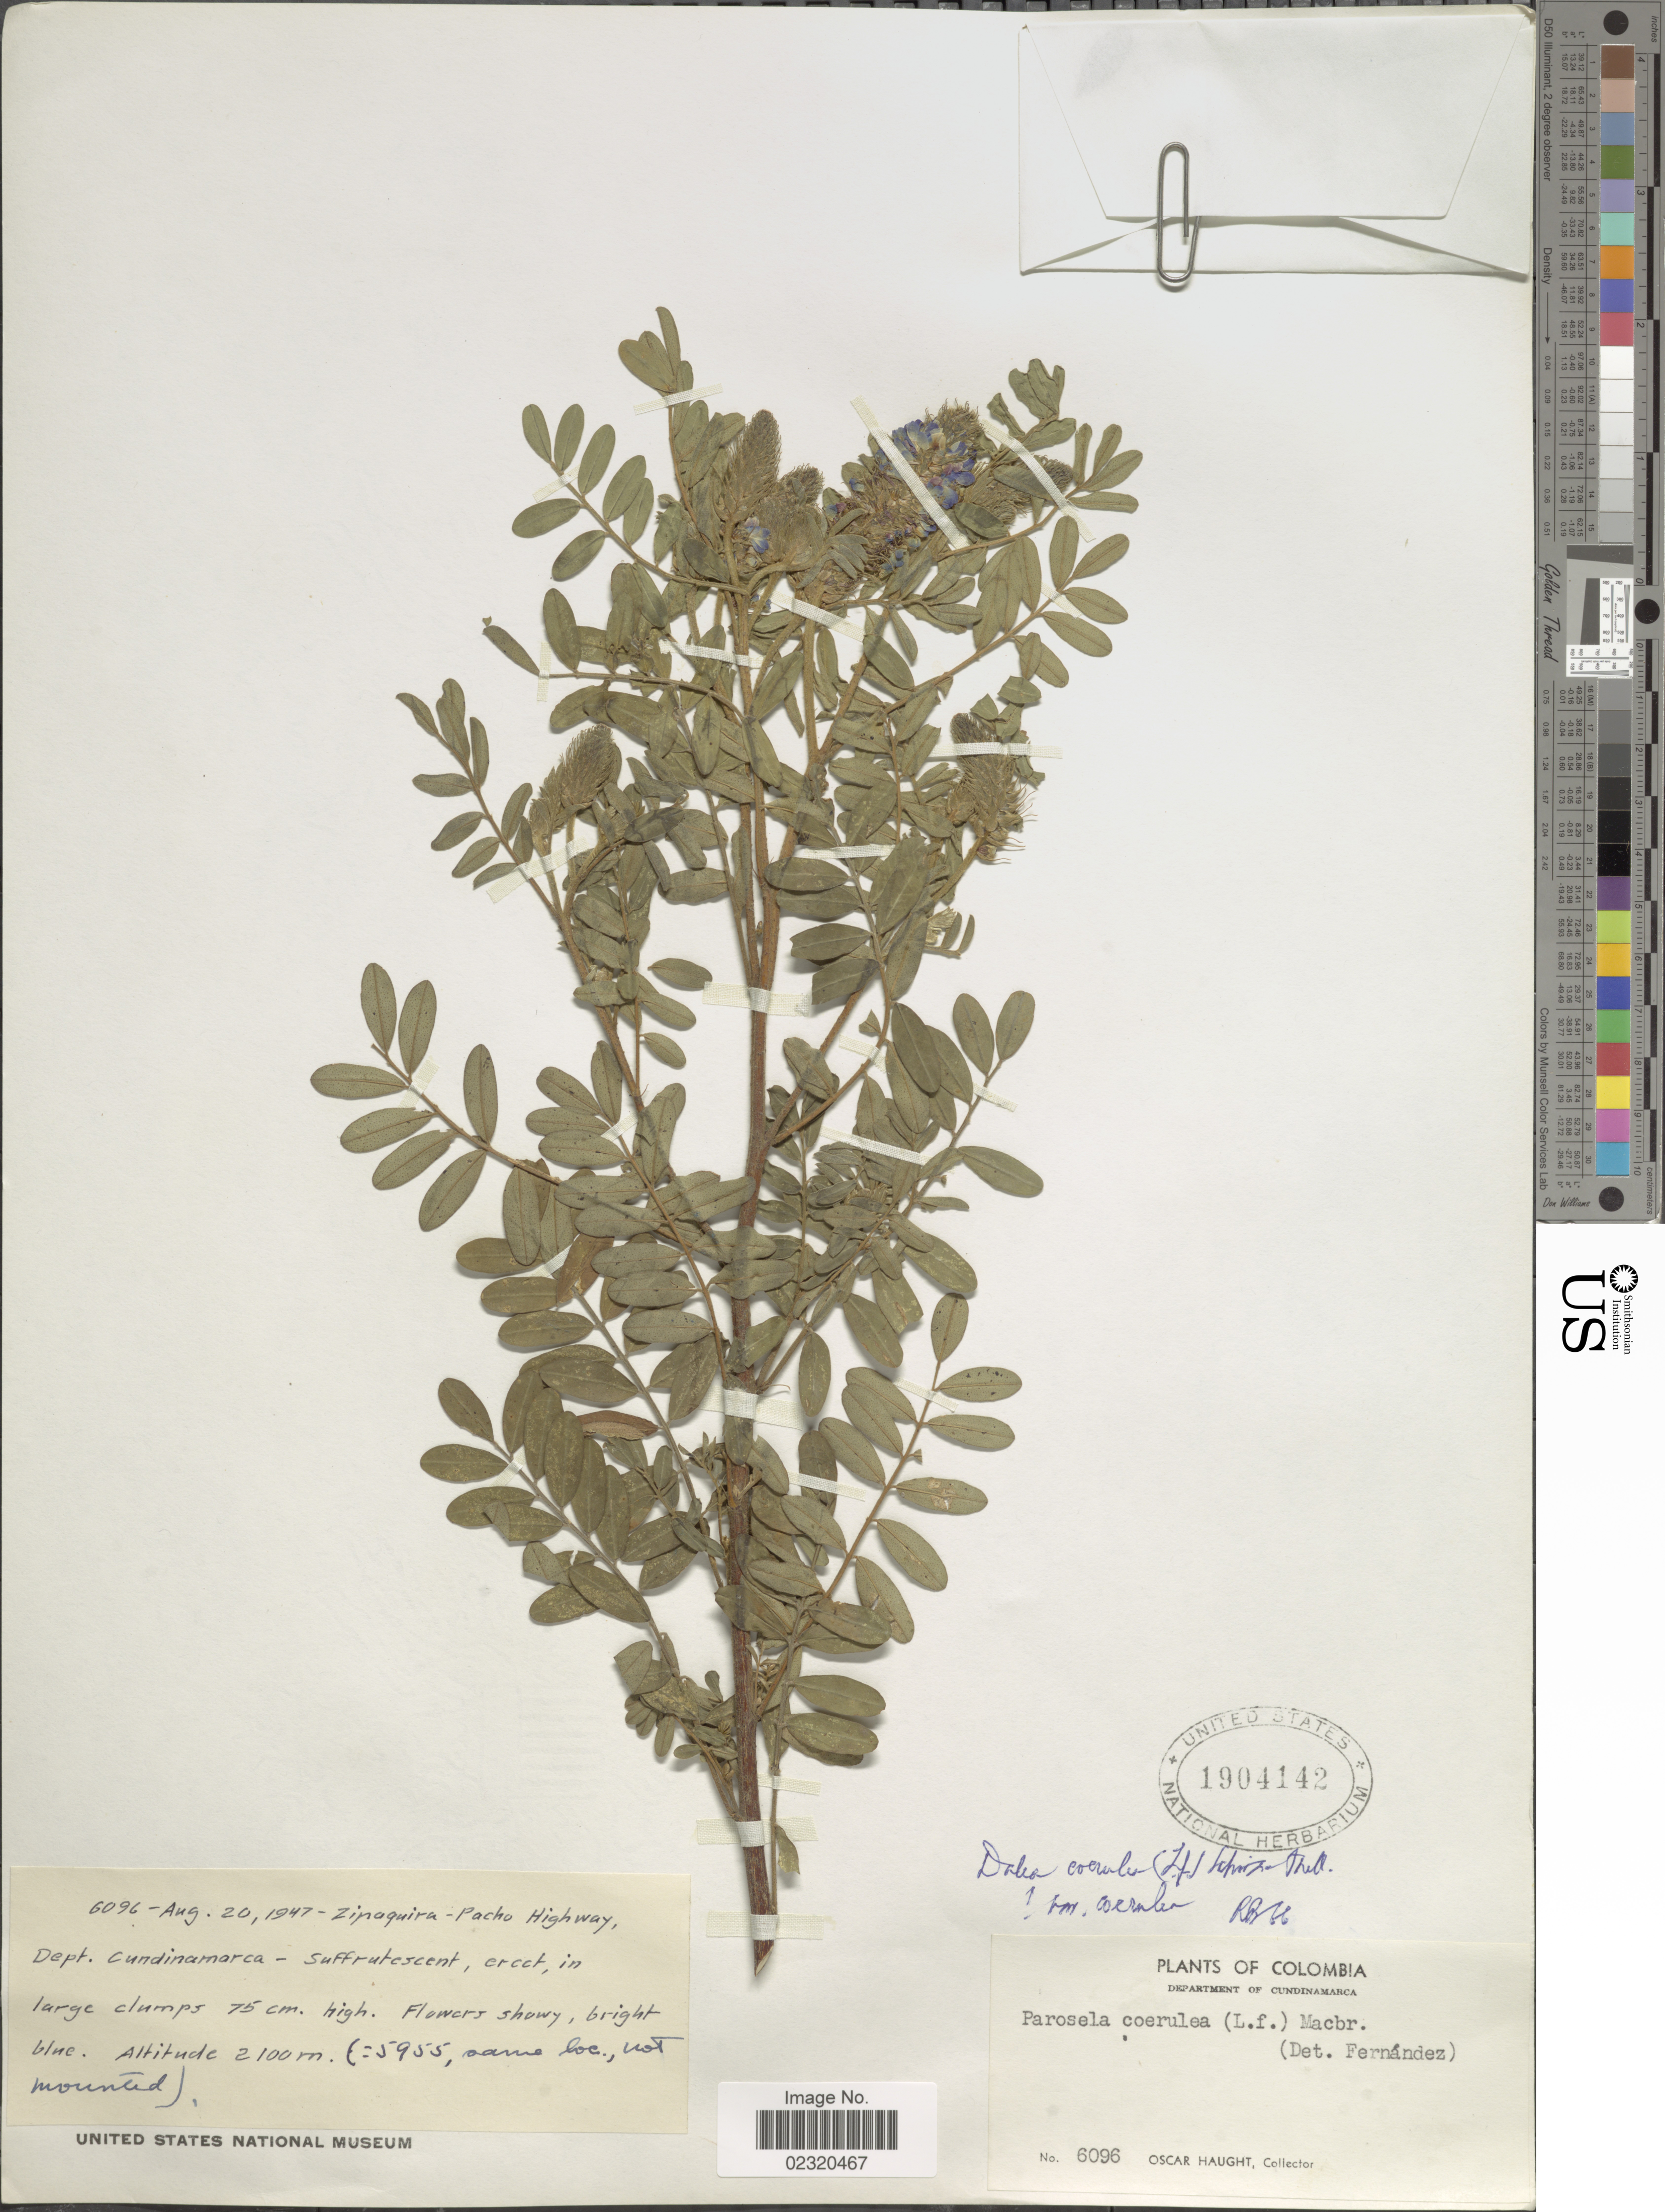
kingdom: Plantae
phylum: Tracheophyta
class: Magnoliopsida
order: Fabales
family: Fabaceae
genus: Dalea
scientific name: Dalea coerulea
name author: (L. f.) Schinz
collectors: O. Haught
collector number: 6096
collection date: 1947-08-20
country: Colombia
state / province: Cundinamarca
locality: Zipaquira, Pacho Highway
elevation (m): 2100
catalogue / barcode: US 1904142